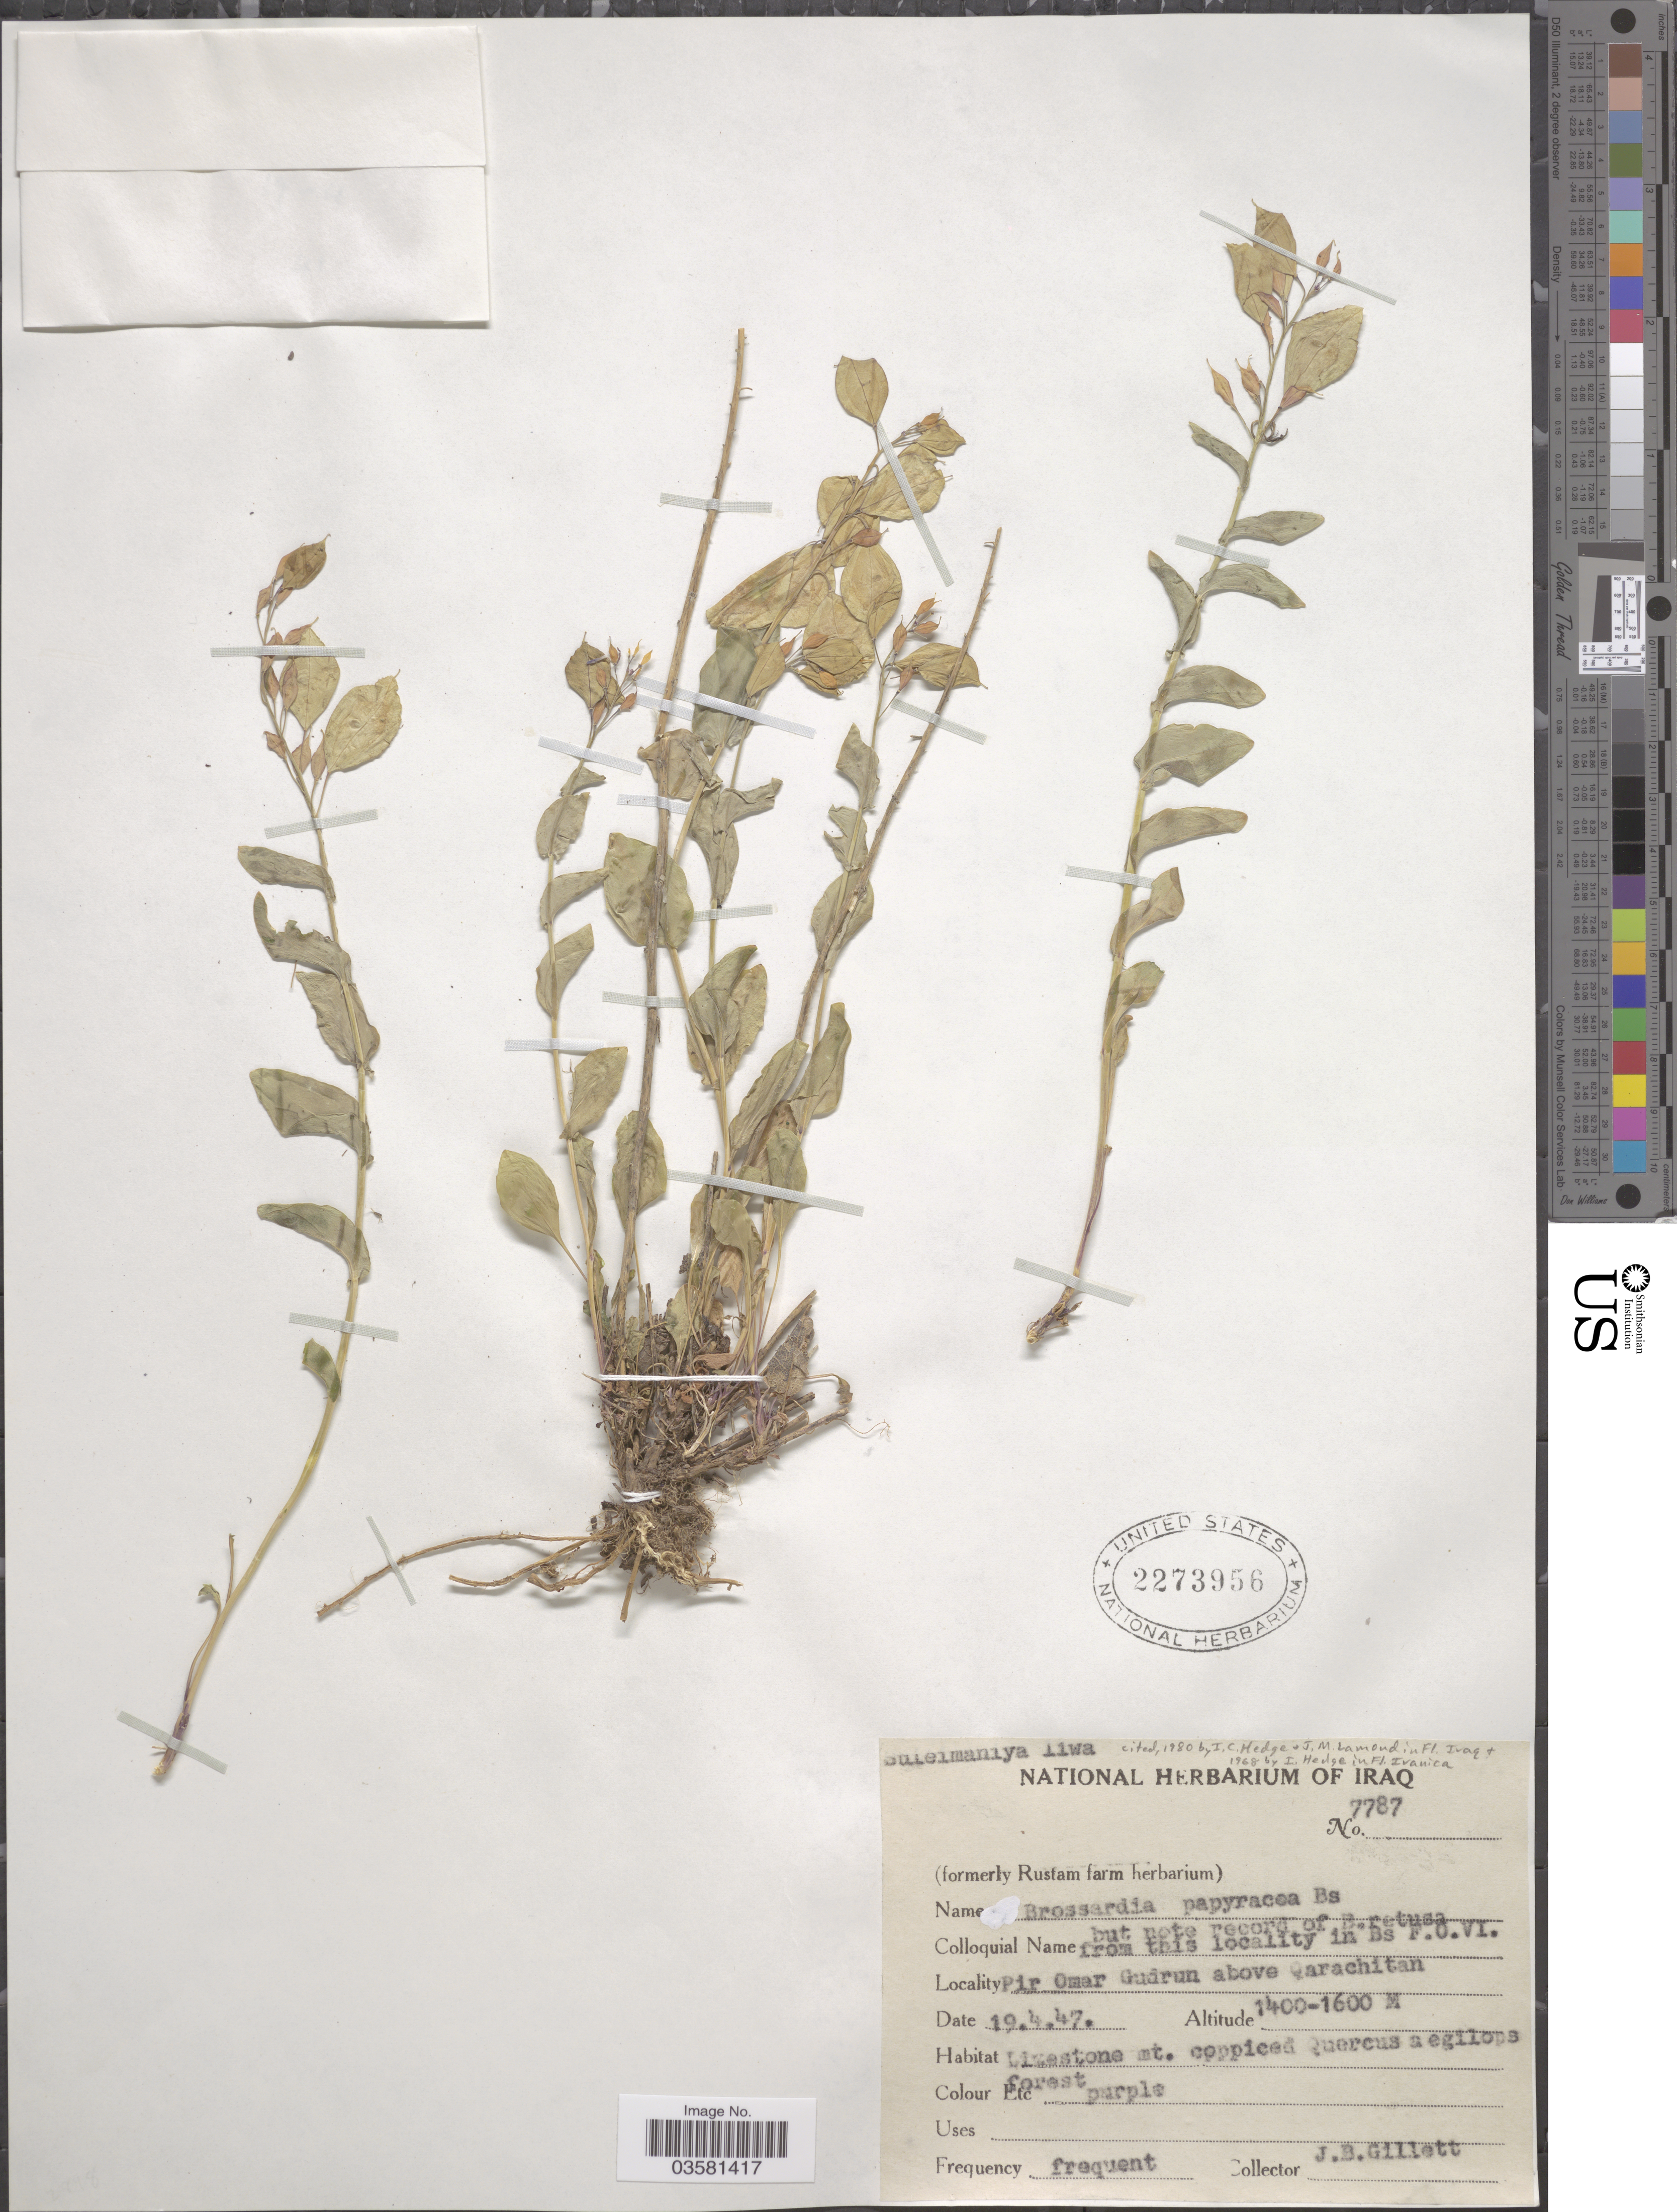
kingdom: Plantae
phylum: Tracheophyta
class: Magnoliopsida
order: Brassicales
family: Brassicaceae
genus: Brossardia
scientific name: Brossardia papyracea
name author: Boiss.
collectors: J. B. Gillett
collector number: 7787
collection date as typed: Transcribed d/m/y: 19/4/47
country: Iraq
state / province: As Sulaymānīyah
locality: Suleimaniya liwa. Pir Omar Gudrun above Qarachitan.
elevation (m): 1400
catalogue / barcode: US 2273956